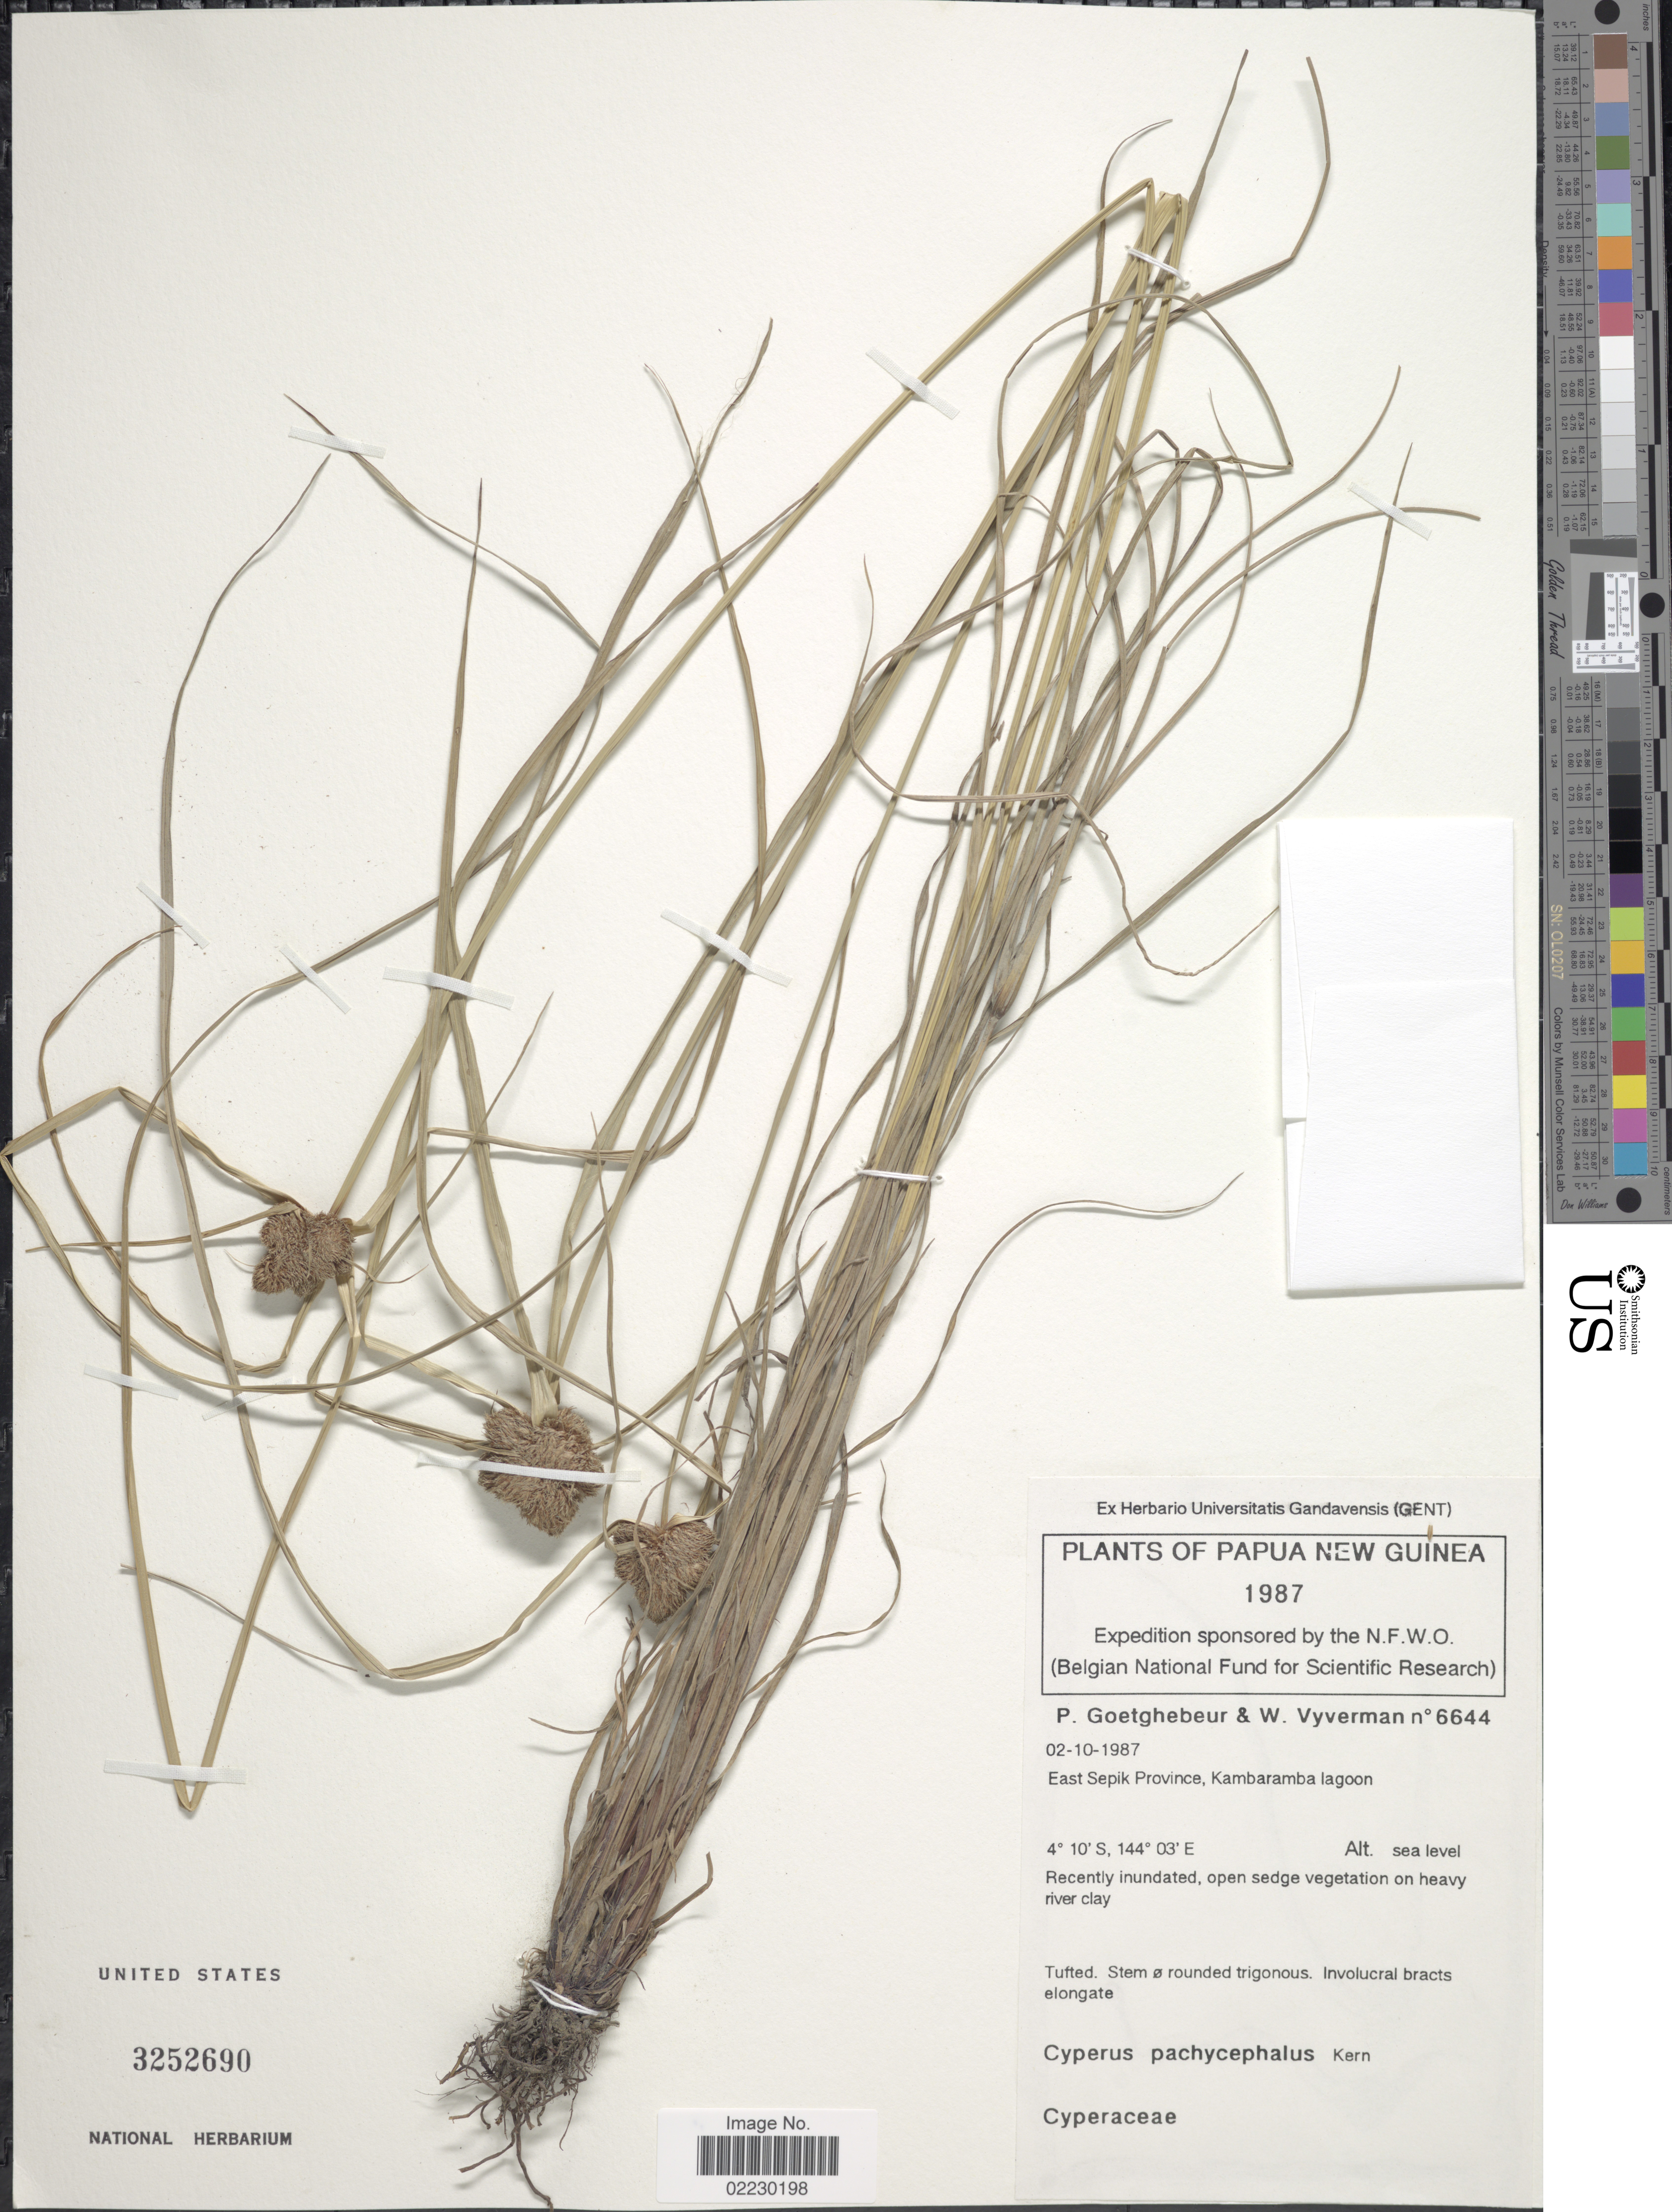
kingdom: Plantae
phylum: Tracheophyta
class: Liliopsida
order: Poales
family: Cyperaceae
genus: Cyperus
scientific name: Cyperus pachycephalus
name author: J. Kern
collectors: P. Goetghebeur & W. Vyverman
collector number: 6644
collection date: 1987-10-02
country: Papua New Guinea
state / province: East Sepik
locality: Kambaramba lagoon, open sedge vegetation on heavy river clay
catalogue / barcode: US 3252690